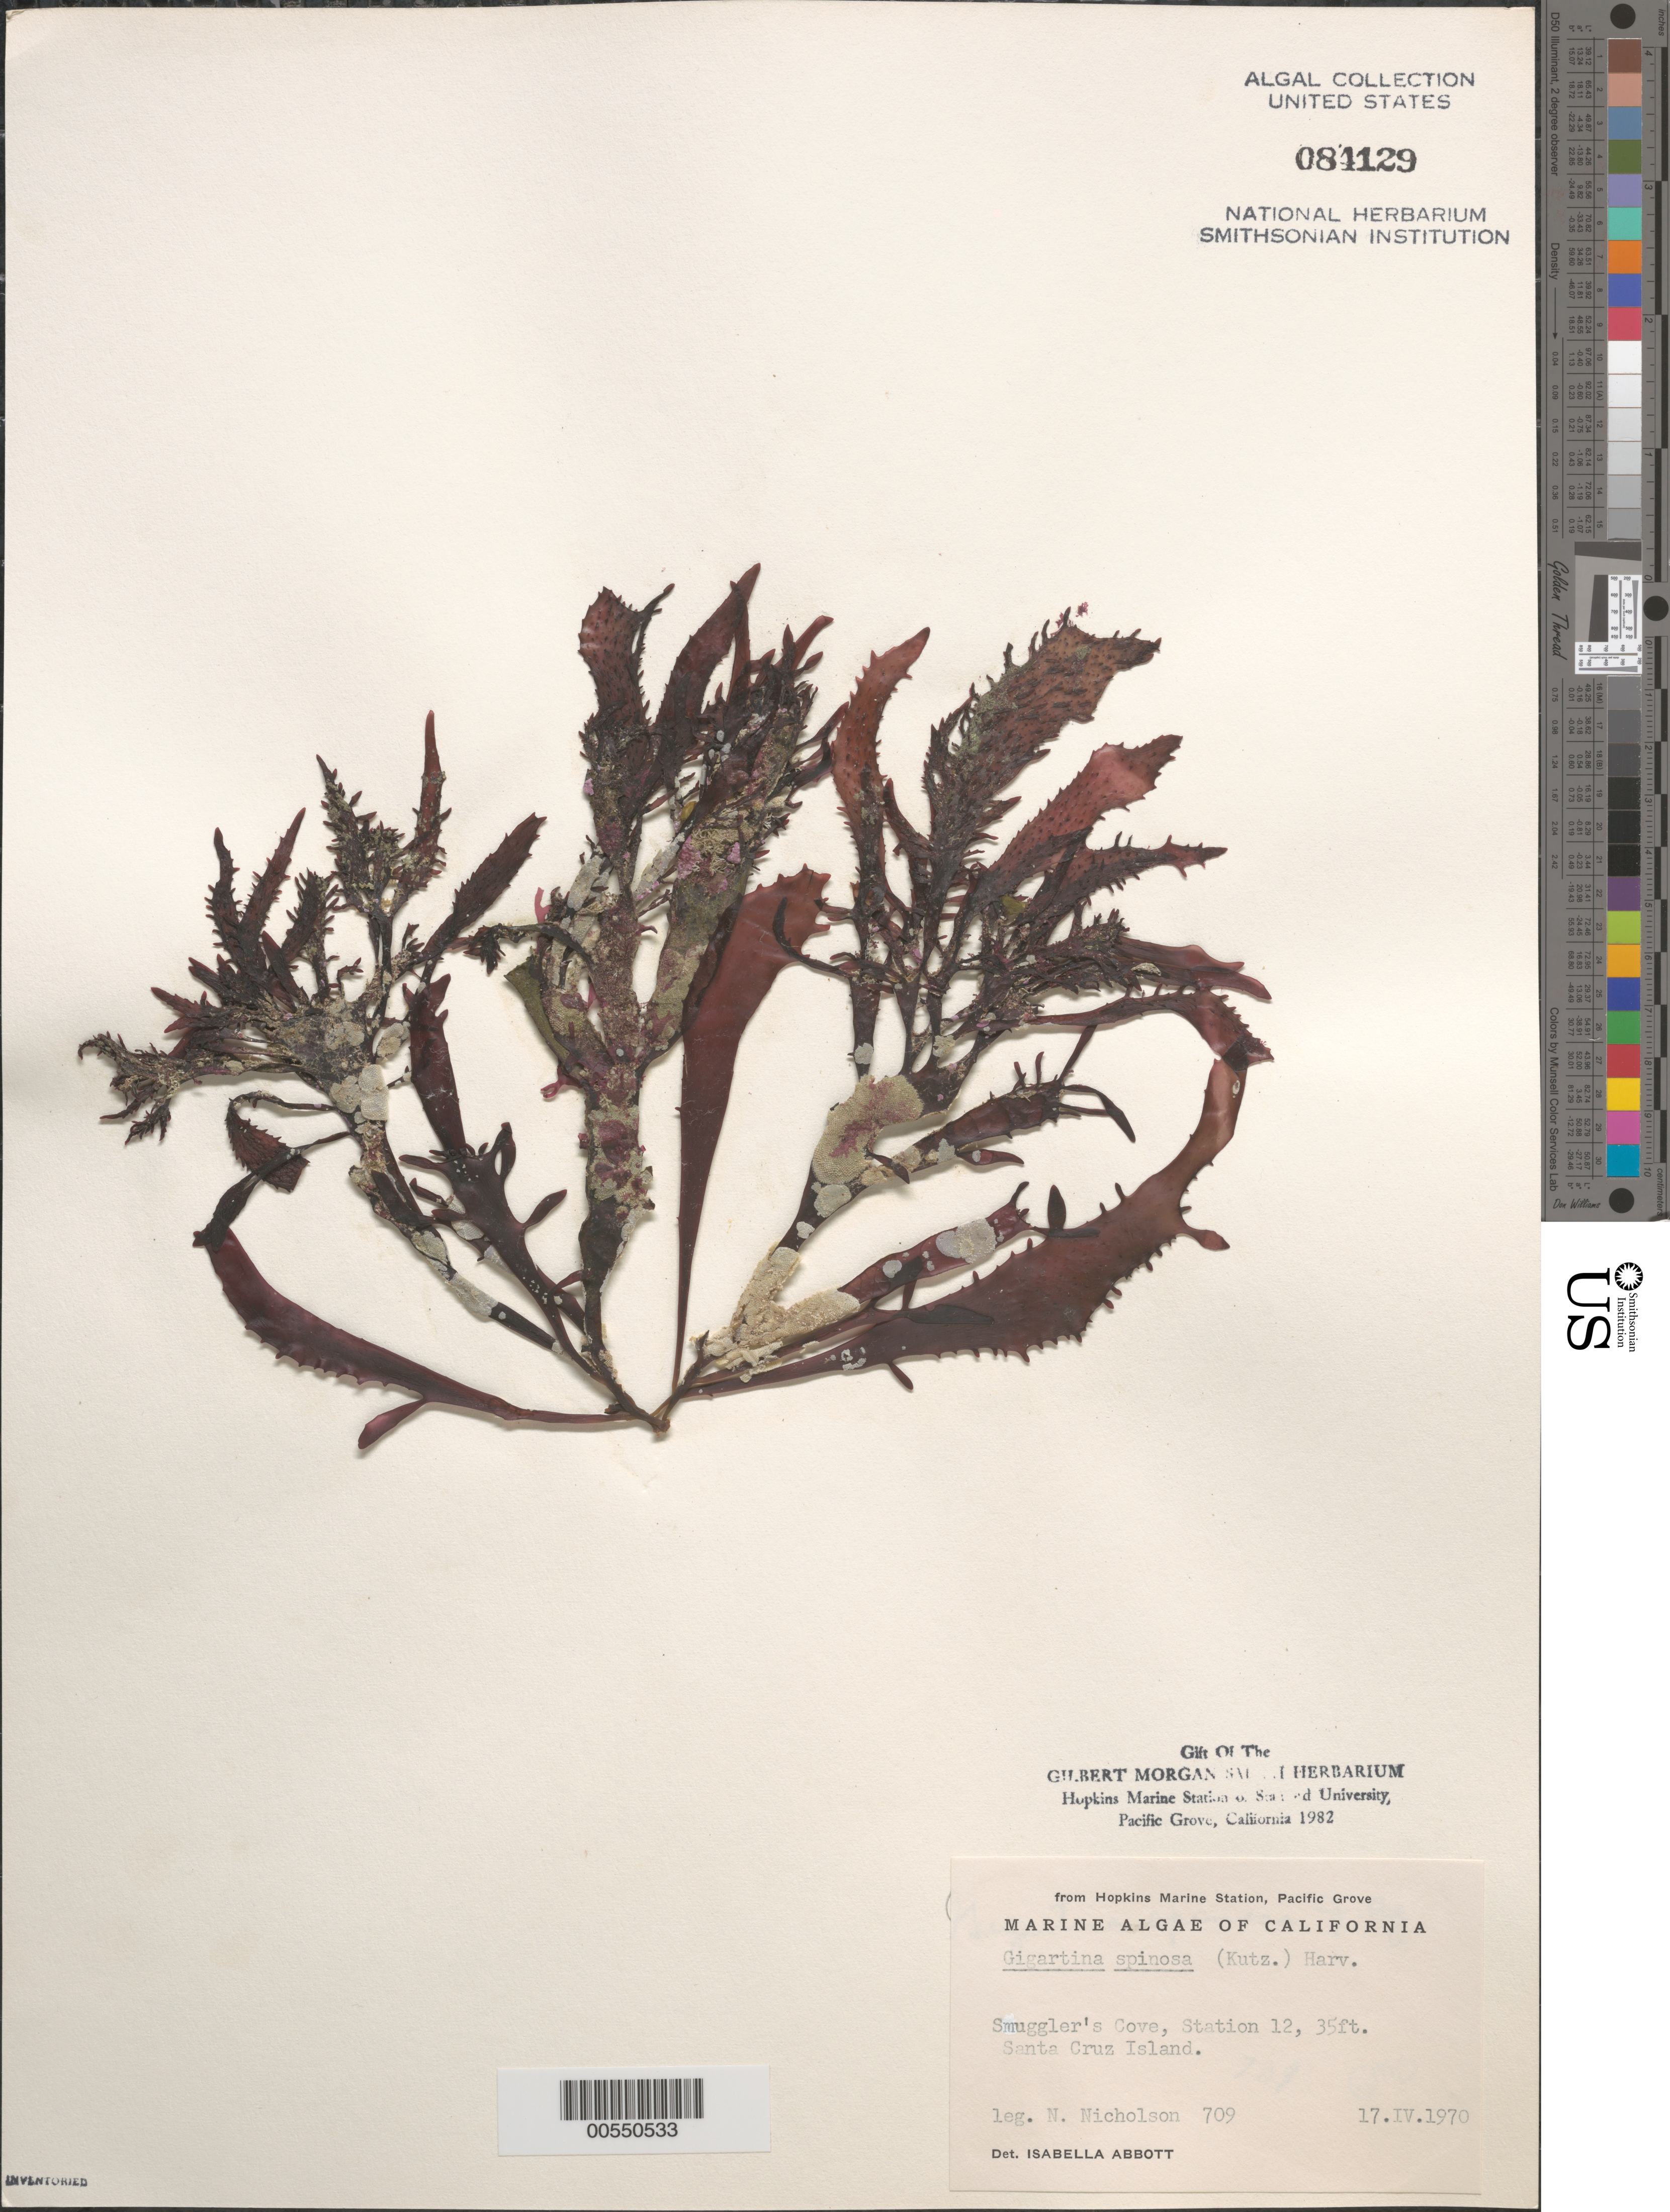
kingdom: Plantae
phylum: Rhodophyta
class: Florideophyceae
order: Gigartinales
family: Gigartinaceae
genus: Chondracanthus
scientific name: Chondracanthus spinosus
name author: (Kütz.) Guiry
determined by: Algae name updating Project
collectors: N. Nicholson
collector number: Nln 709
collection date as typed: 17 Apr 1970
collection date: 1970-04-17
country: United States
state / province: California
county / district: Santa Barbara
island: Santa Cruz Island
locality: Smuggler's Cove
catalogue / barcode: US 84129